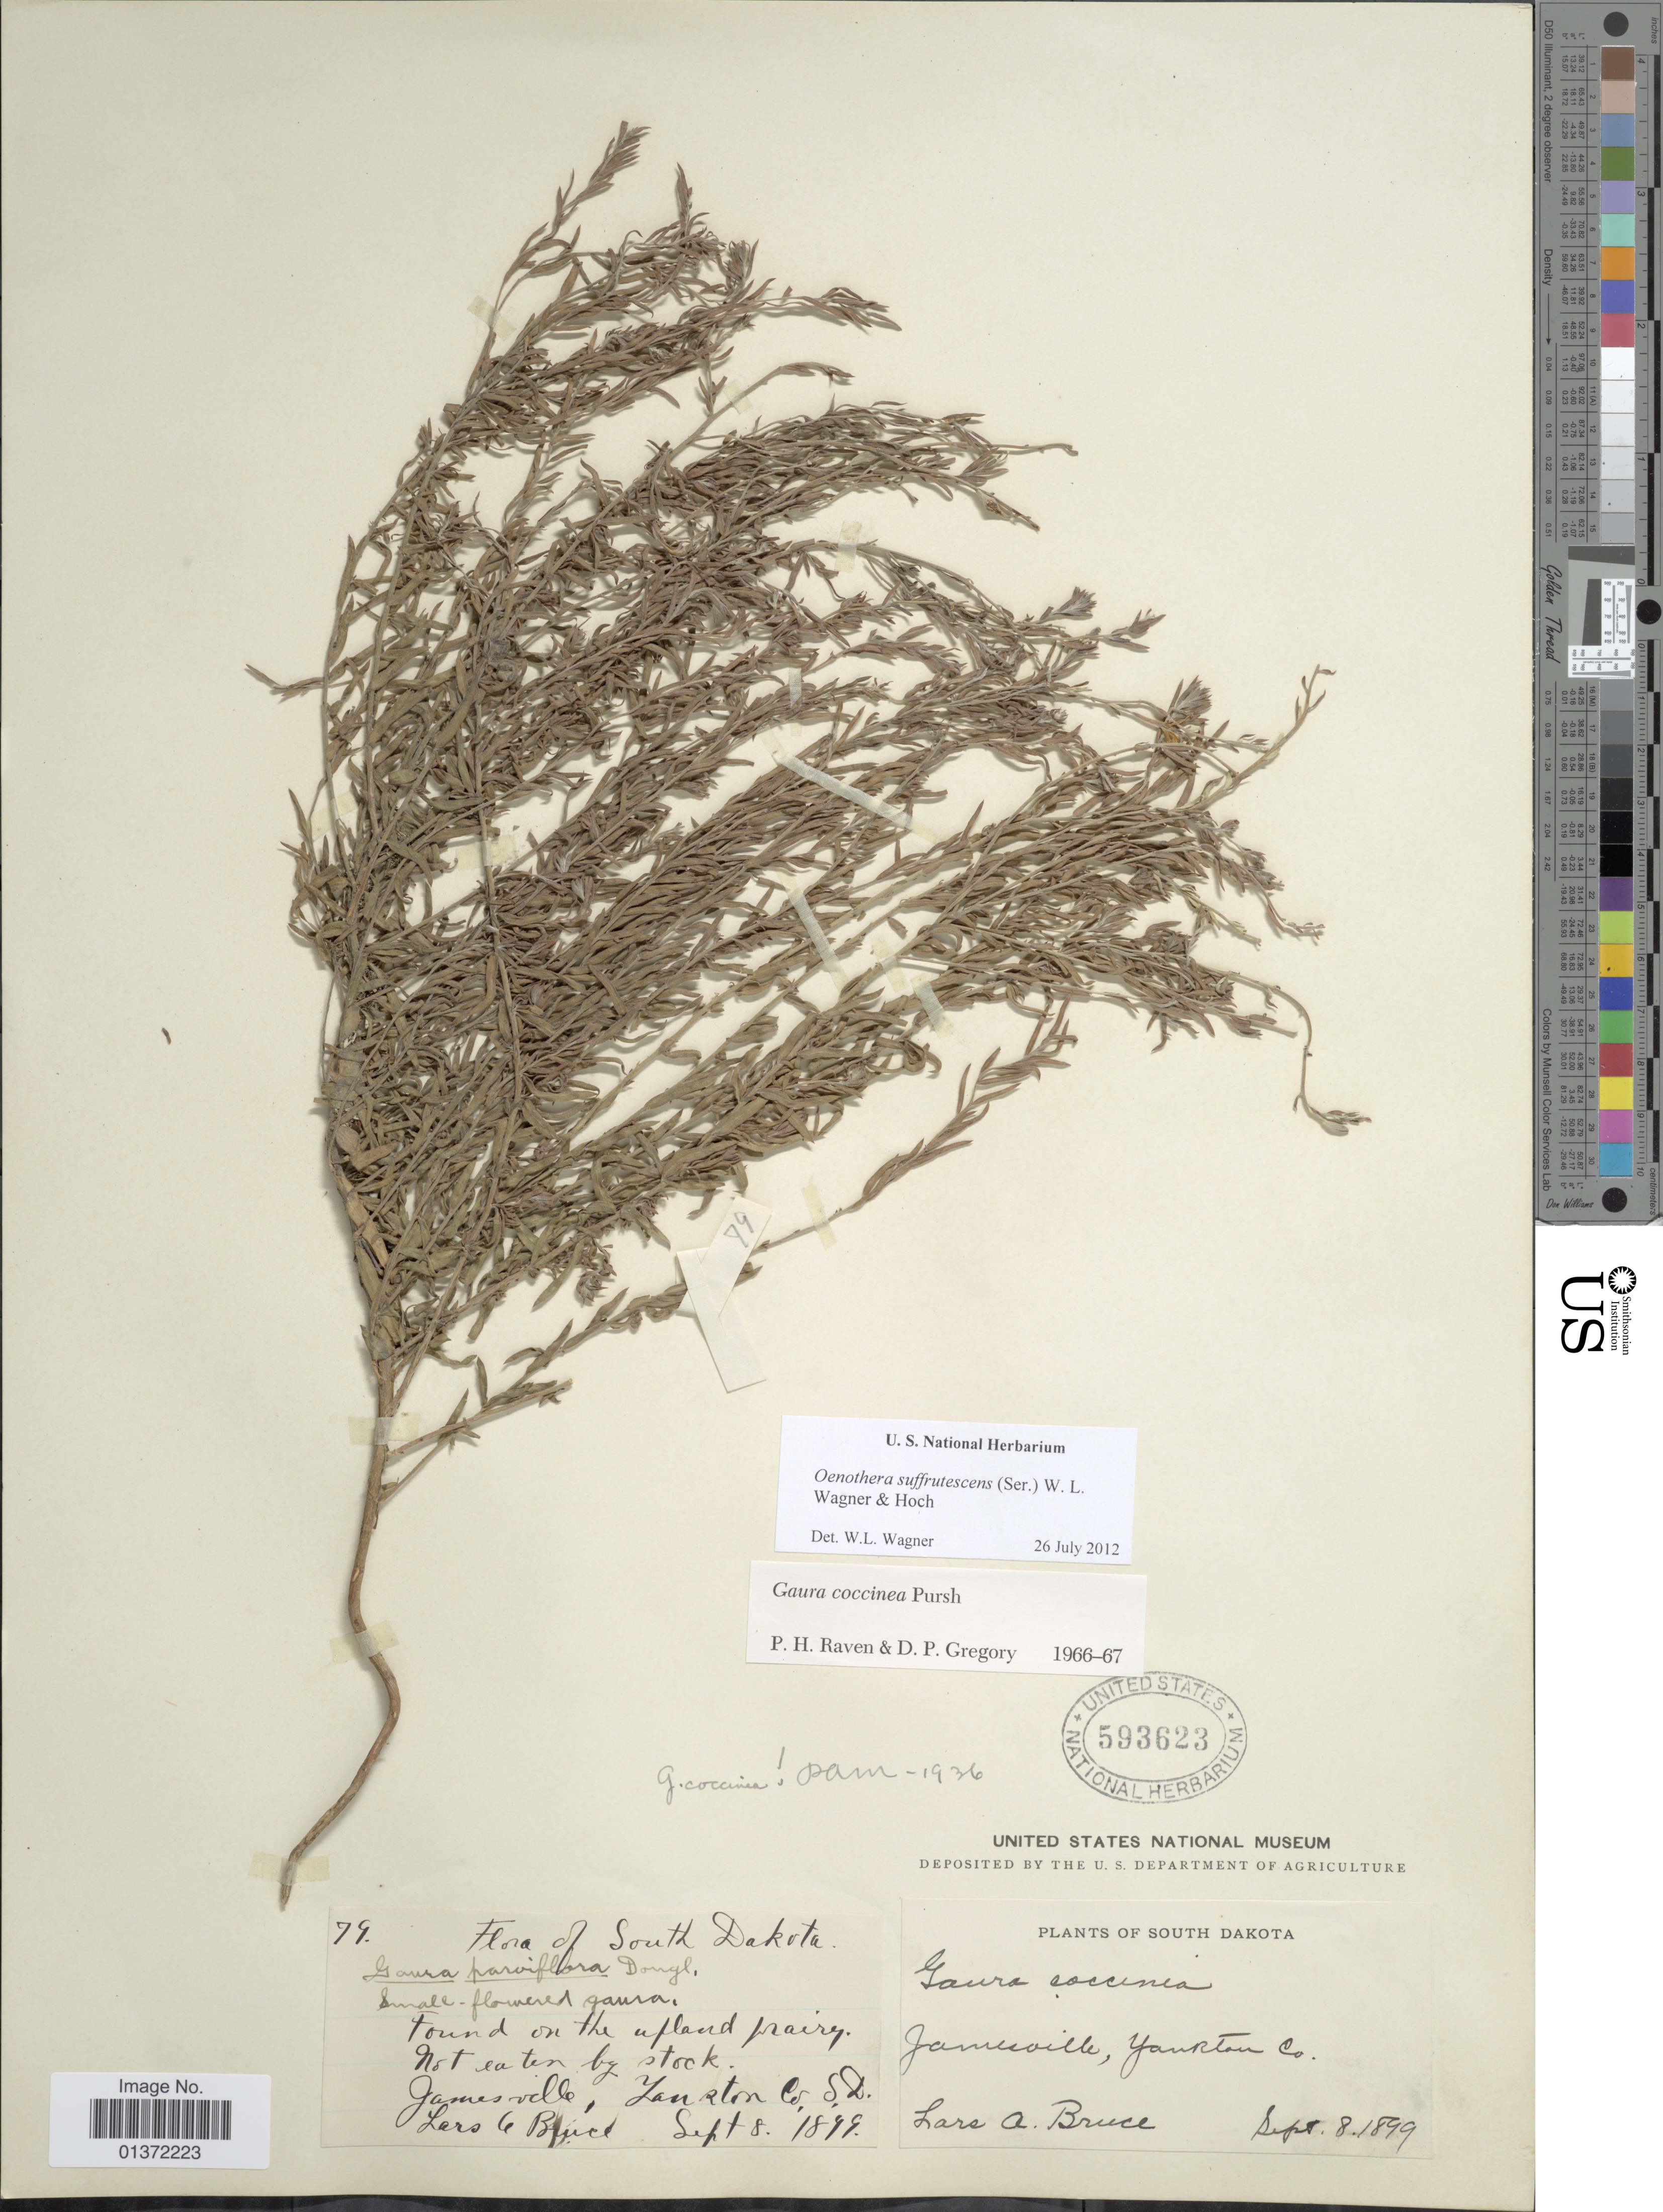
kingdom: Plantae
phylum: Tracheophyta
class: Magnoliopsida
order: Myrtales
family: Onagraceae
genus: Oenothera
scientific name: Oenothera suffrutescens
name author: (Ser.) W.L. Wagner & Hoch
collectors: L. Bruce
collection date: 1899-09-08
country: United States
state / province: South Dakota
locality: Jamesville, Yankton Co.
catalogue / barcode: US 593623